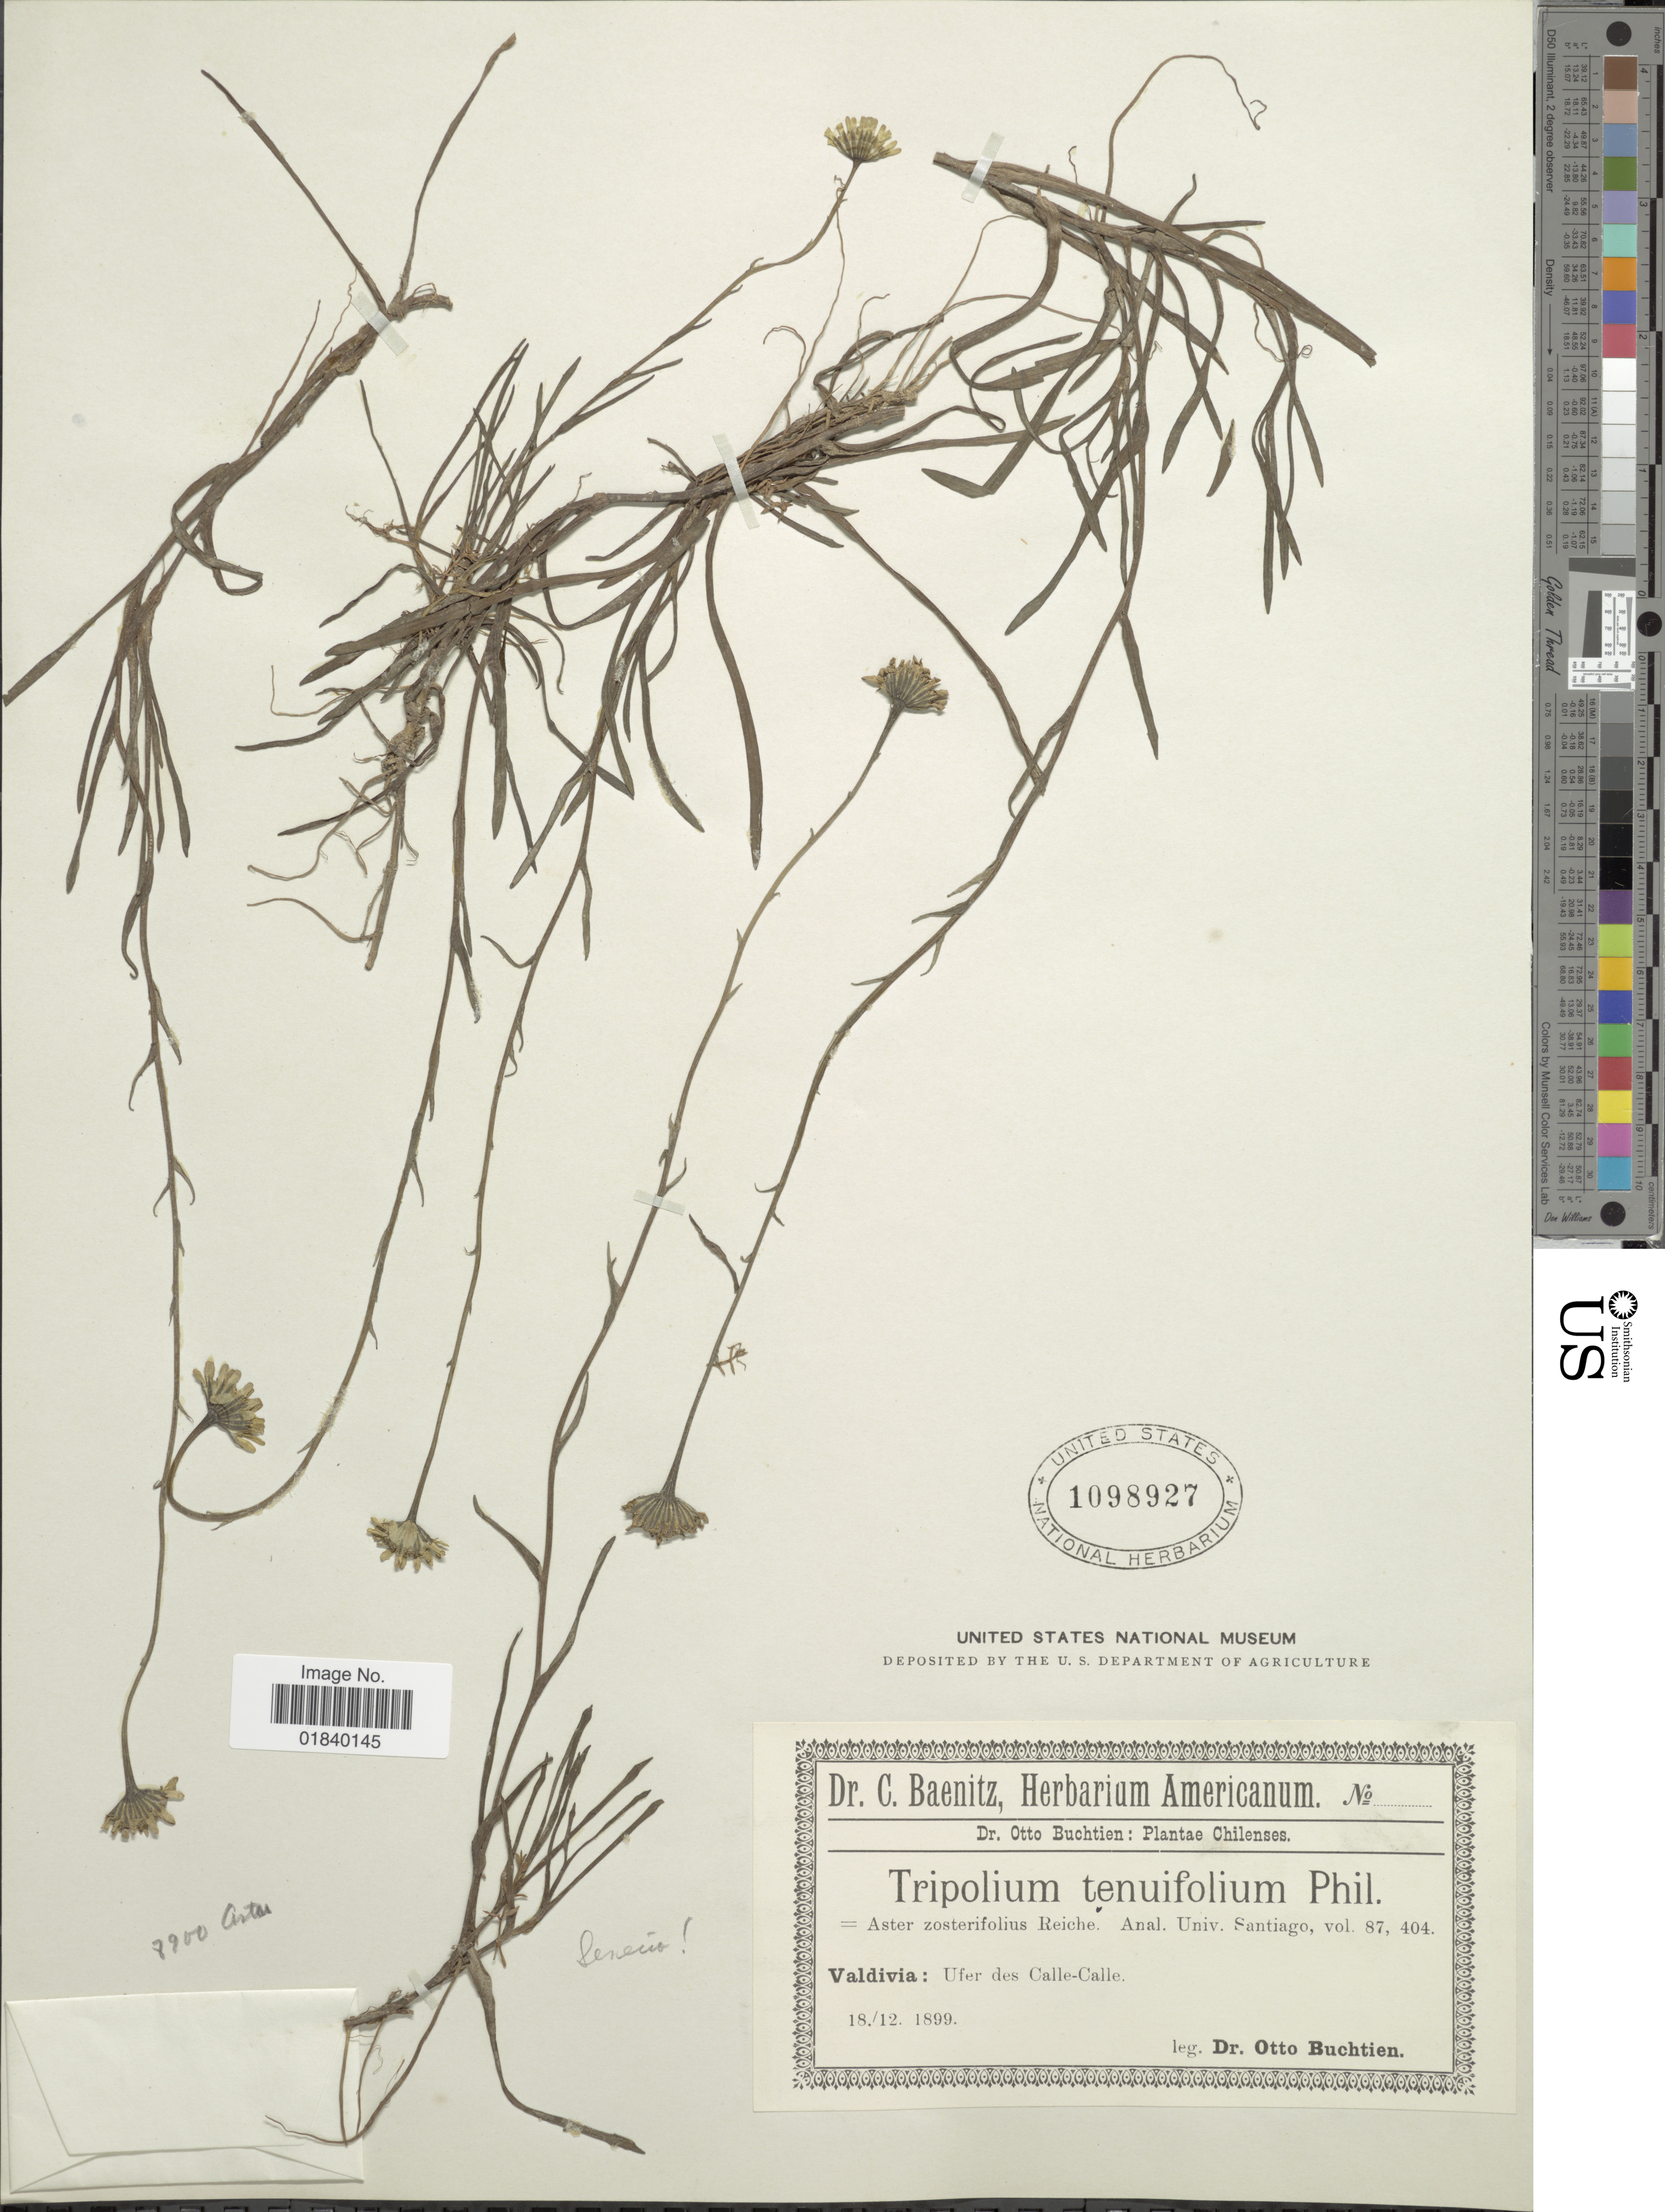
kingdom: Plantae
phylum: Tracheophyta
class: Magnoliopsida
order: Asterales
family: Asteraceae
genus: Tephroseris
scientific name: Tephroseris stolonifera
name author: (Cufod.) Holub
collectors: O. Buchtien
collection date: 1899-12-18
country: Chile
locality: Valdivia: Ufer des Calle-Calle.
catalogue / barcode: US 1098927